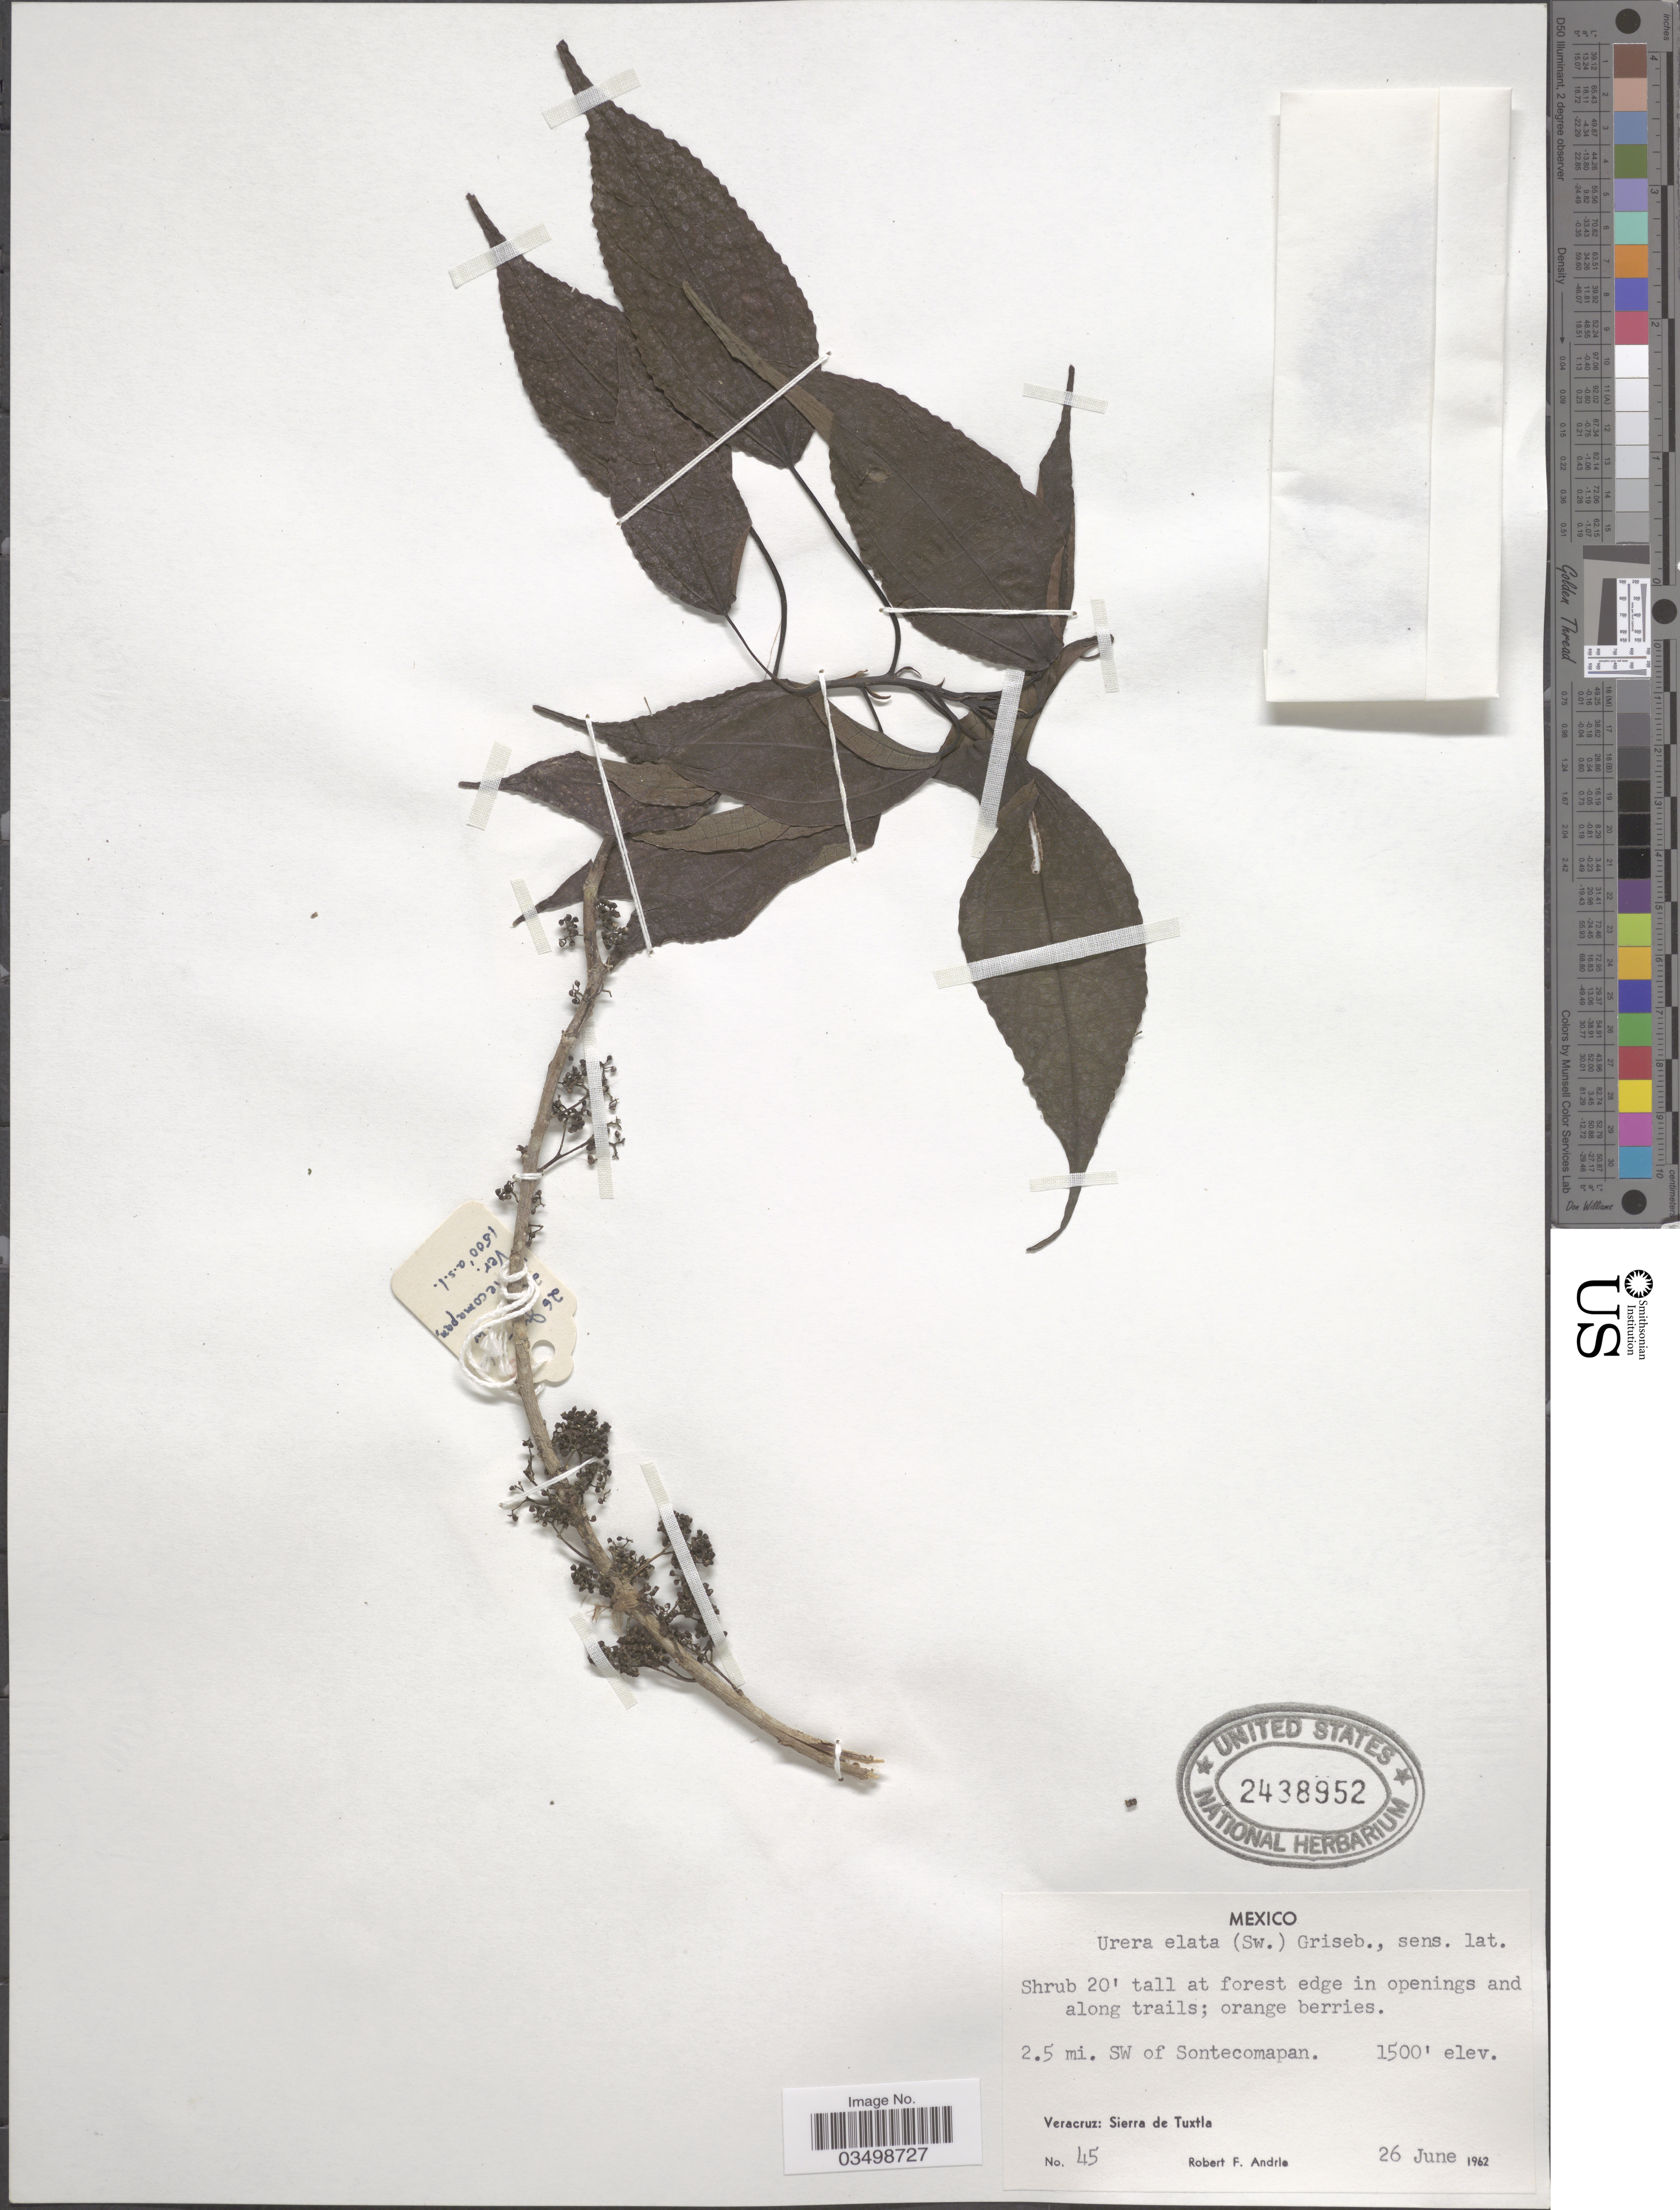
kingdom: Plantae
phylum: Tracheophyta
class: Magnoliopsida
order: Rosales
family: Urticaceae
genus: Urera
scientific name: Urera simplex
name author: Wedd.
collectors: R. Andrle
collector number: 45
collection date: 1962-06-26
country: Mexico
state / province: Veracruz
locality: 2.5 mi. SW of Sontecomapan. Veracruz: Sierra de Tuxtla.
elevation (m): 457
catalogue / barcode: US 2438952